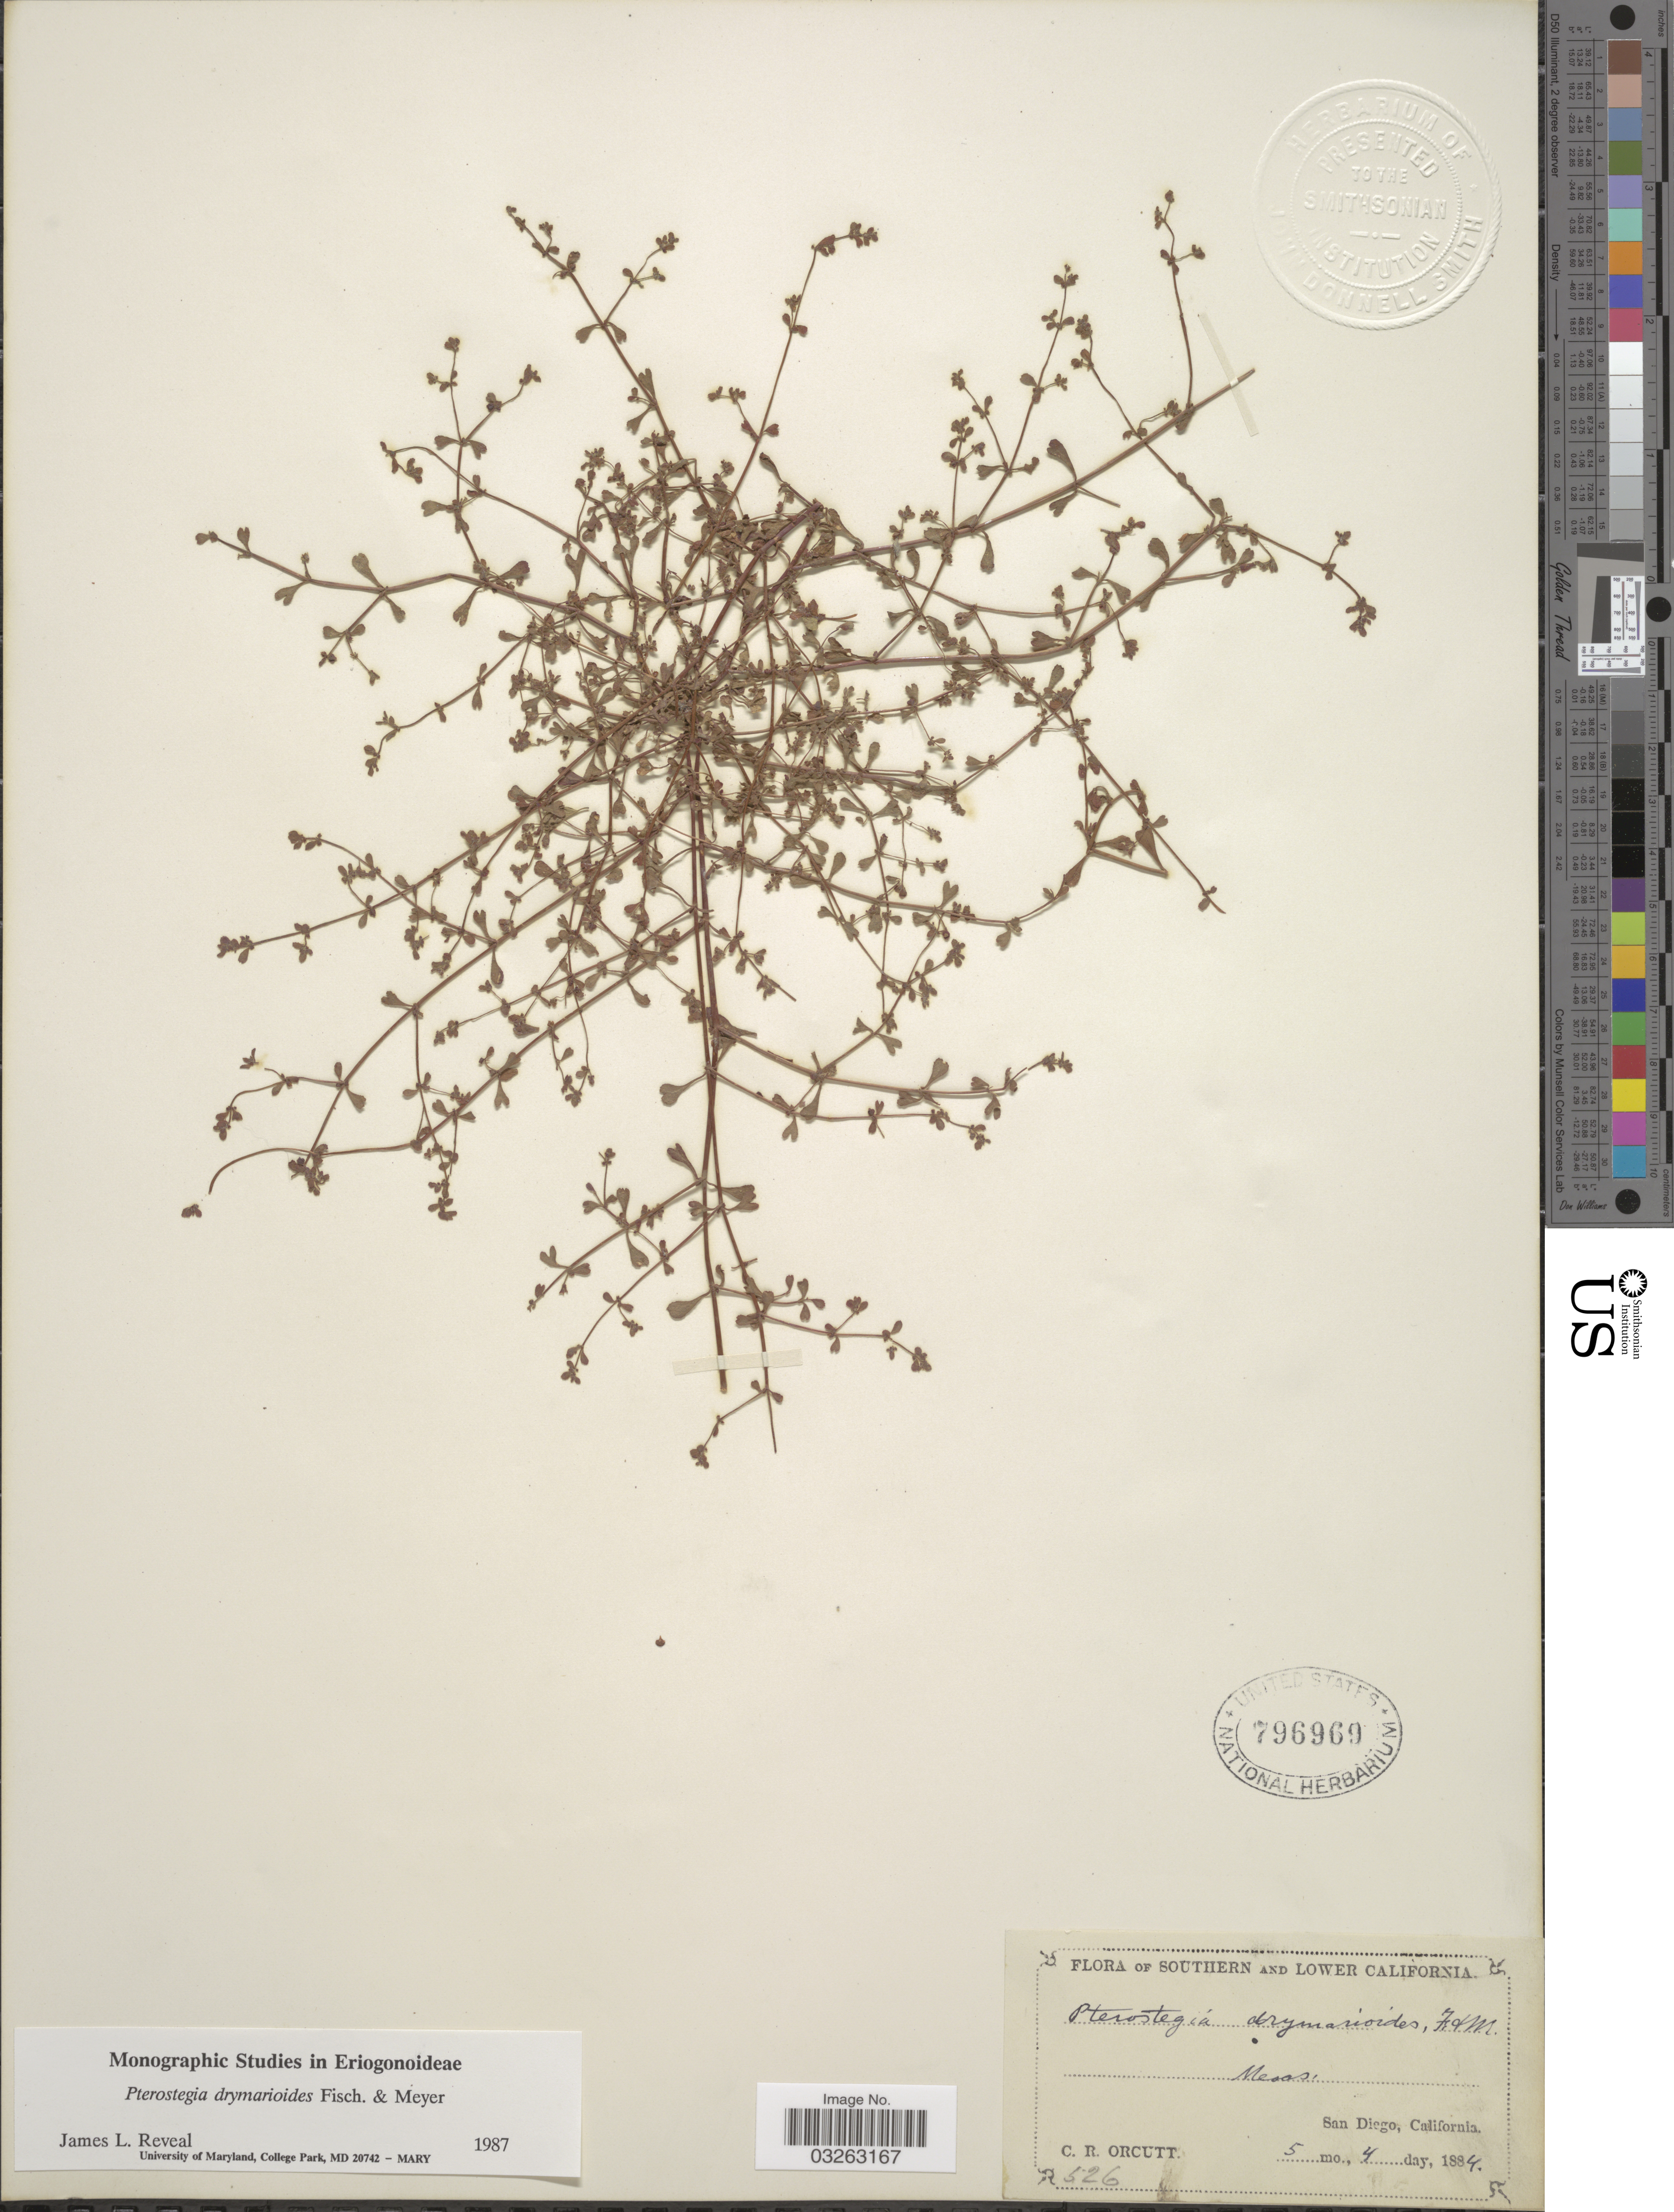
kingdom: Plantae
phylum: Tracheophyta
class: Magnoliopsida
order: Caryophyllales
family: Polygonaceae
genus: Pterostegia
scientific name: Pterostegia drymarioides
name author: Fisch. & C.A. Mey.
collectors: C. R. Orcutt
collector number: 526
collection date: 1884-05-04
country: United States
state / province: California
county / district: San Diego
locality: Southern and Lower California. Mesas, San Diego.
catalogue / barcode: US 796969